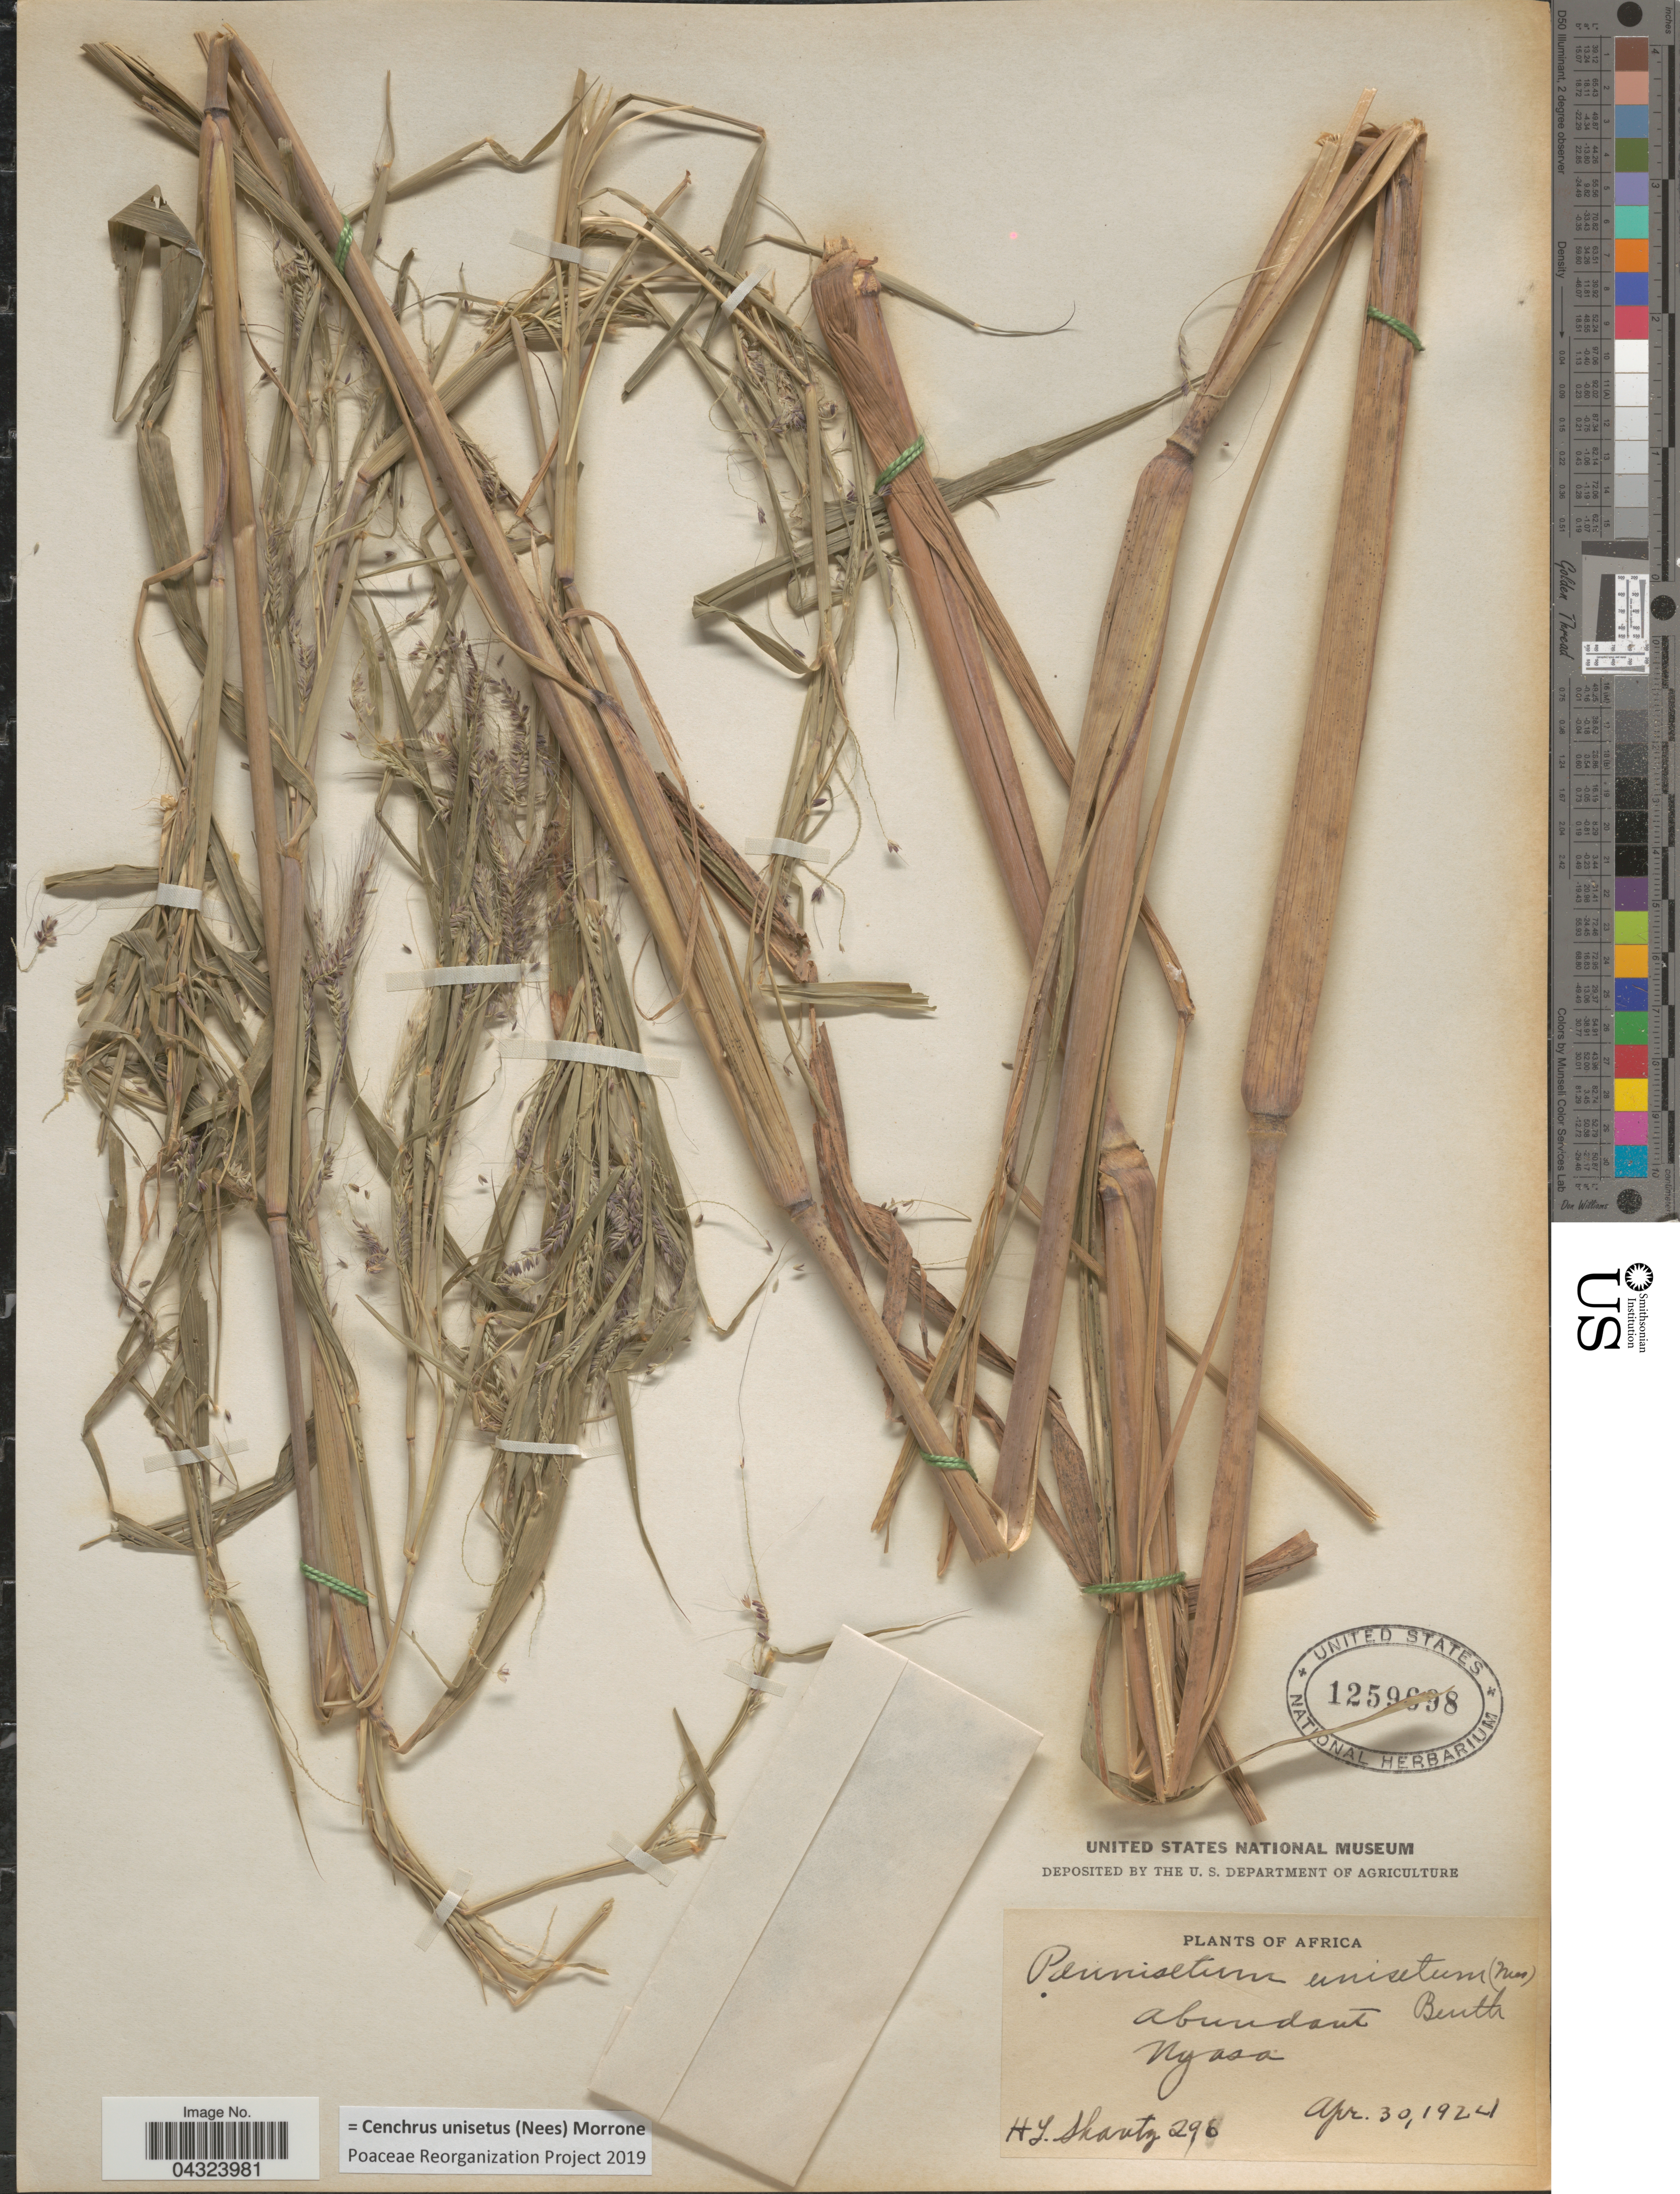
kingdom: Plantae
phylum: Tracheophyta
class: Liliopsida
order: Poales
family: Poaceae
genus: Cenchrus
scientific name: Cenchrus unisetus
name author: (Nees) Morrone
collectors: H. Shantz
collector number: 296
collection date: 1924-04-30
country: Malawi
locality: Nyasa.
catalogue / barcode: US 1259698